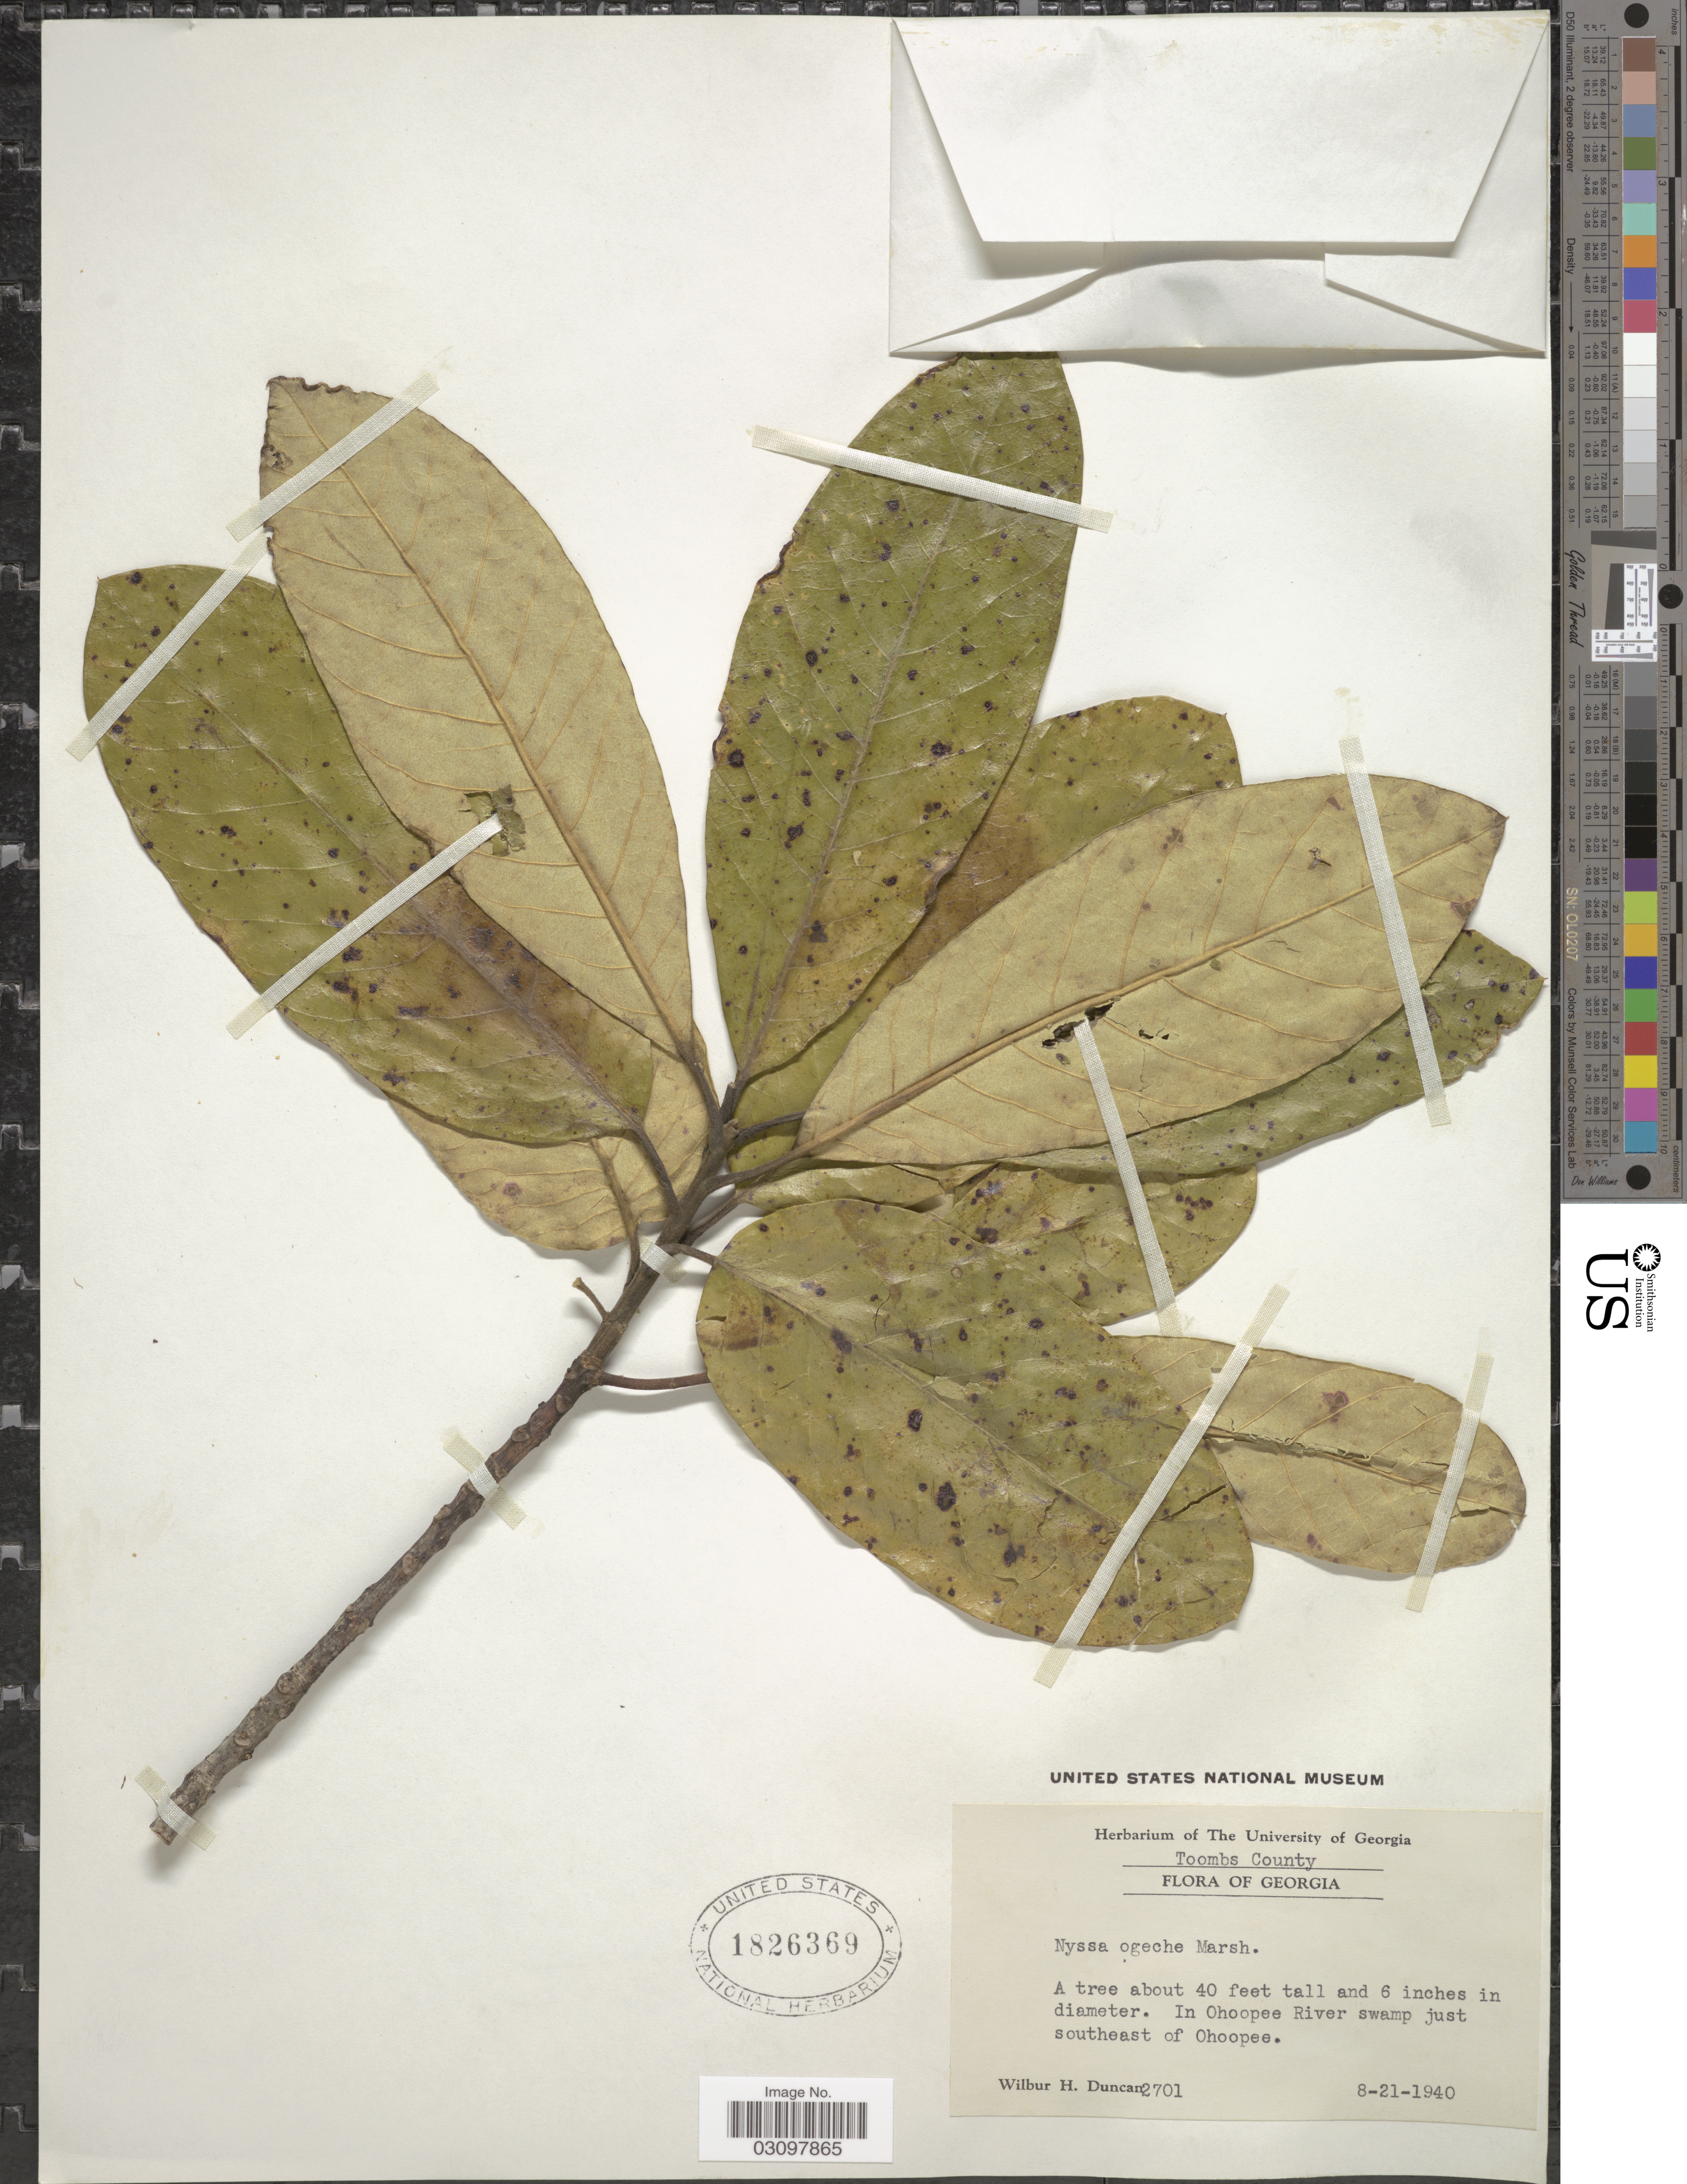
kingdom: Plantae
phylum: Tracheophyta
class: Magnoliopsida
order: Cornales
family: Nyssaceae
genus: Nyssa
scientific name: Nyssa ogeche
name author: W. Bartram ex Marshall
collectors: W. H. Duncan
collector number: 2701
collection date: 1940-08-21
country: United States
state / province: Georgia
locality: Toombs County. In Ohoopee River swamp just southeast of Ohoopee.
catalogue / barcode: US 1826369